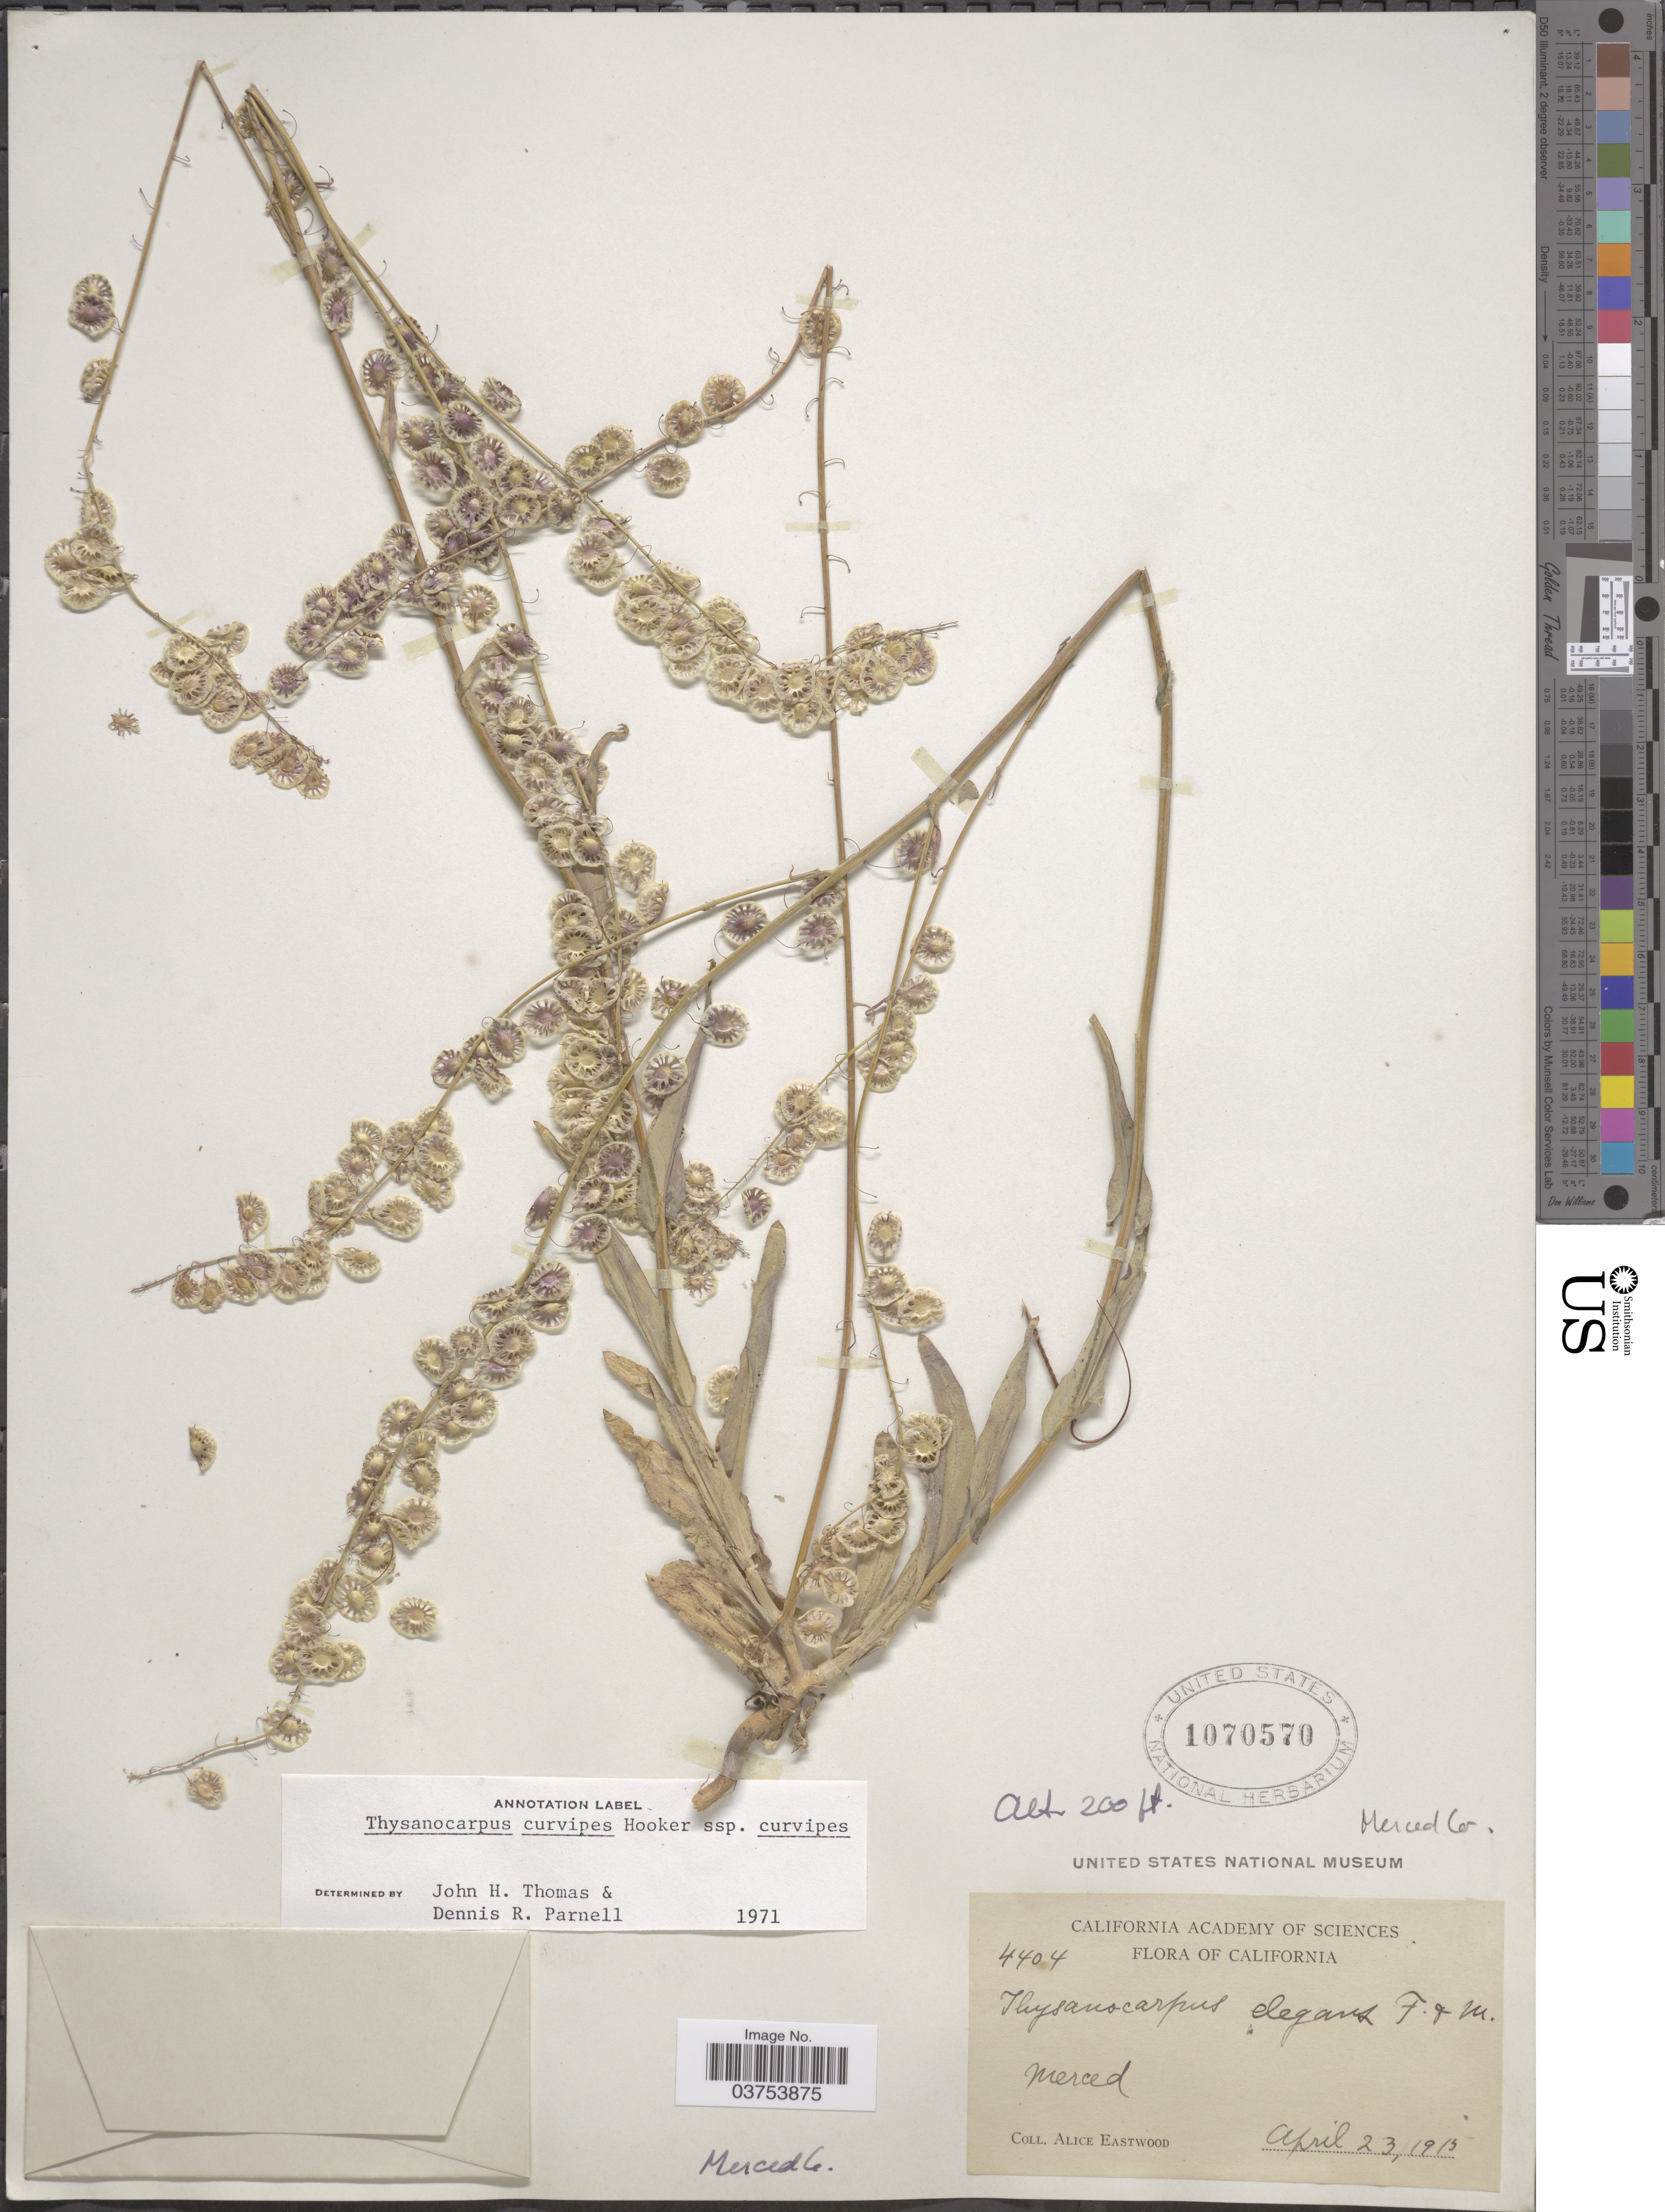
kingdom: Plantae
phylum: Tracheophyta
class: Magnoliopsida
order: Brassicales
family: Brassicaceae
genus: Thysanocarpus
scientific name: Thysanocarpus curvipes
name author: Hook.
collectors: A. Eastwood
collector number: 4404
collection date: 1915-04-23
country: United States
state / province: California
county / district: Merced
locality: Merced Co. Merced.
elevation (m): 61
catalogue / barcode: US 1070570